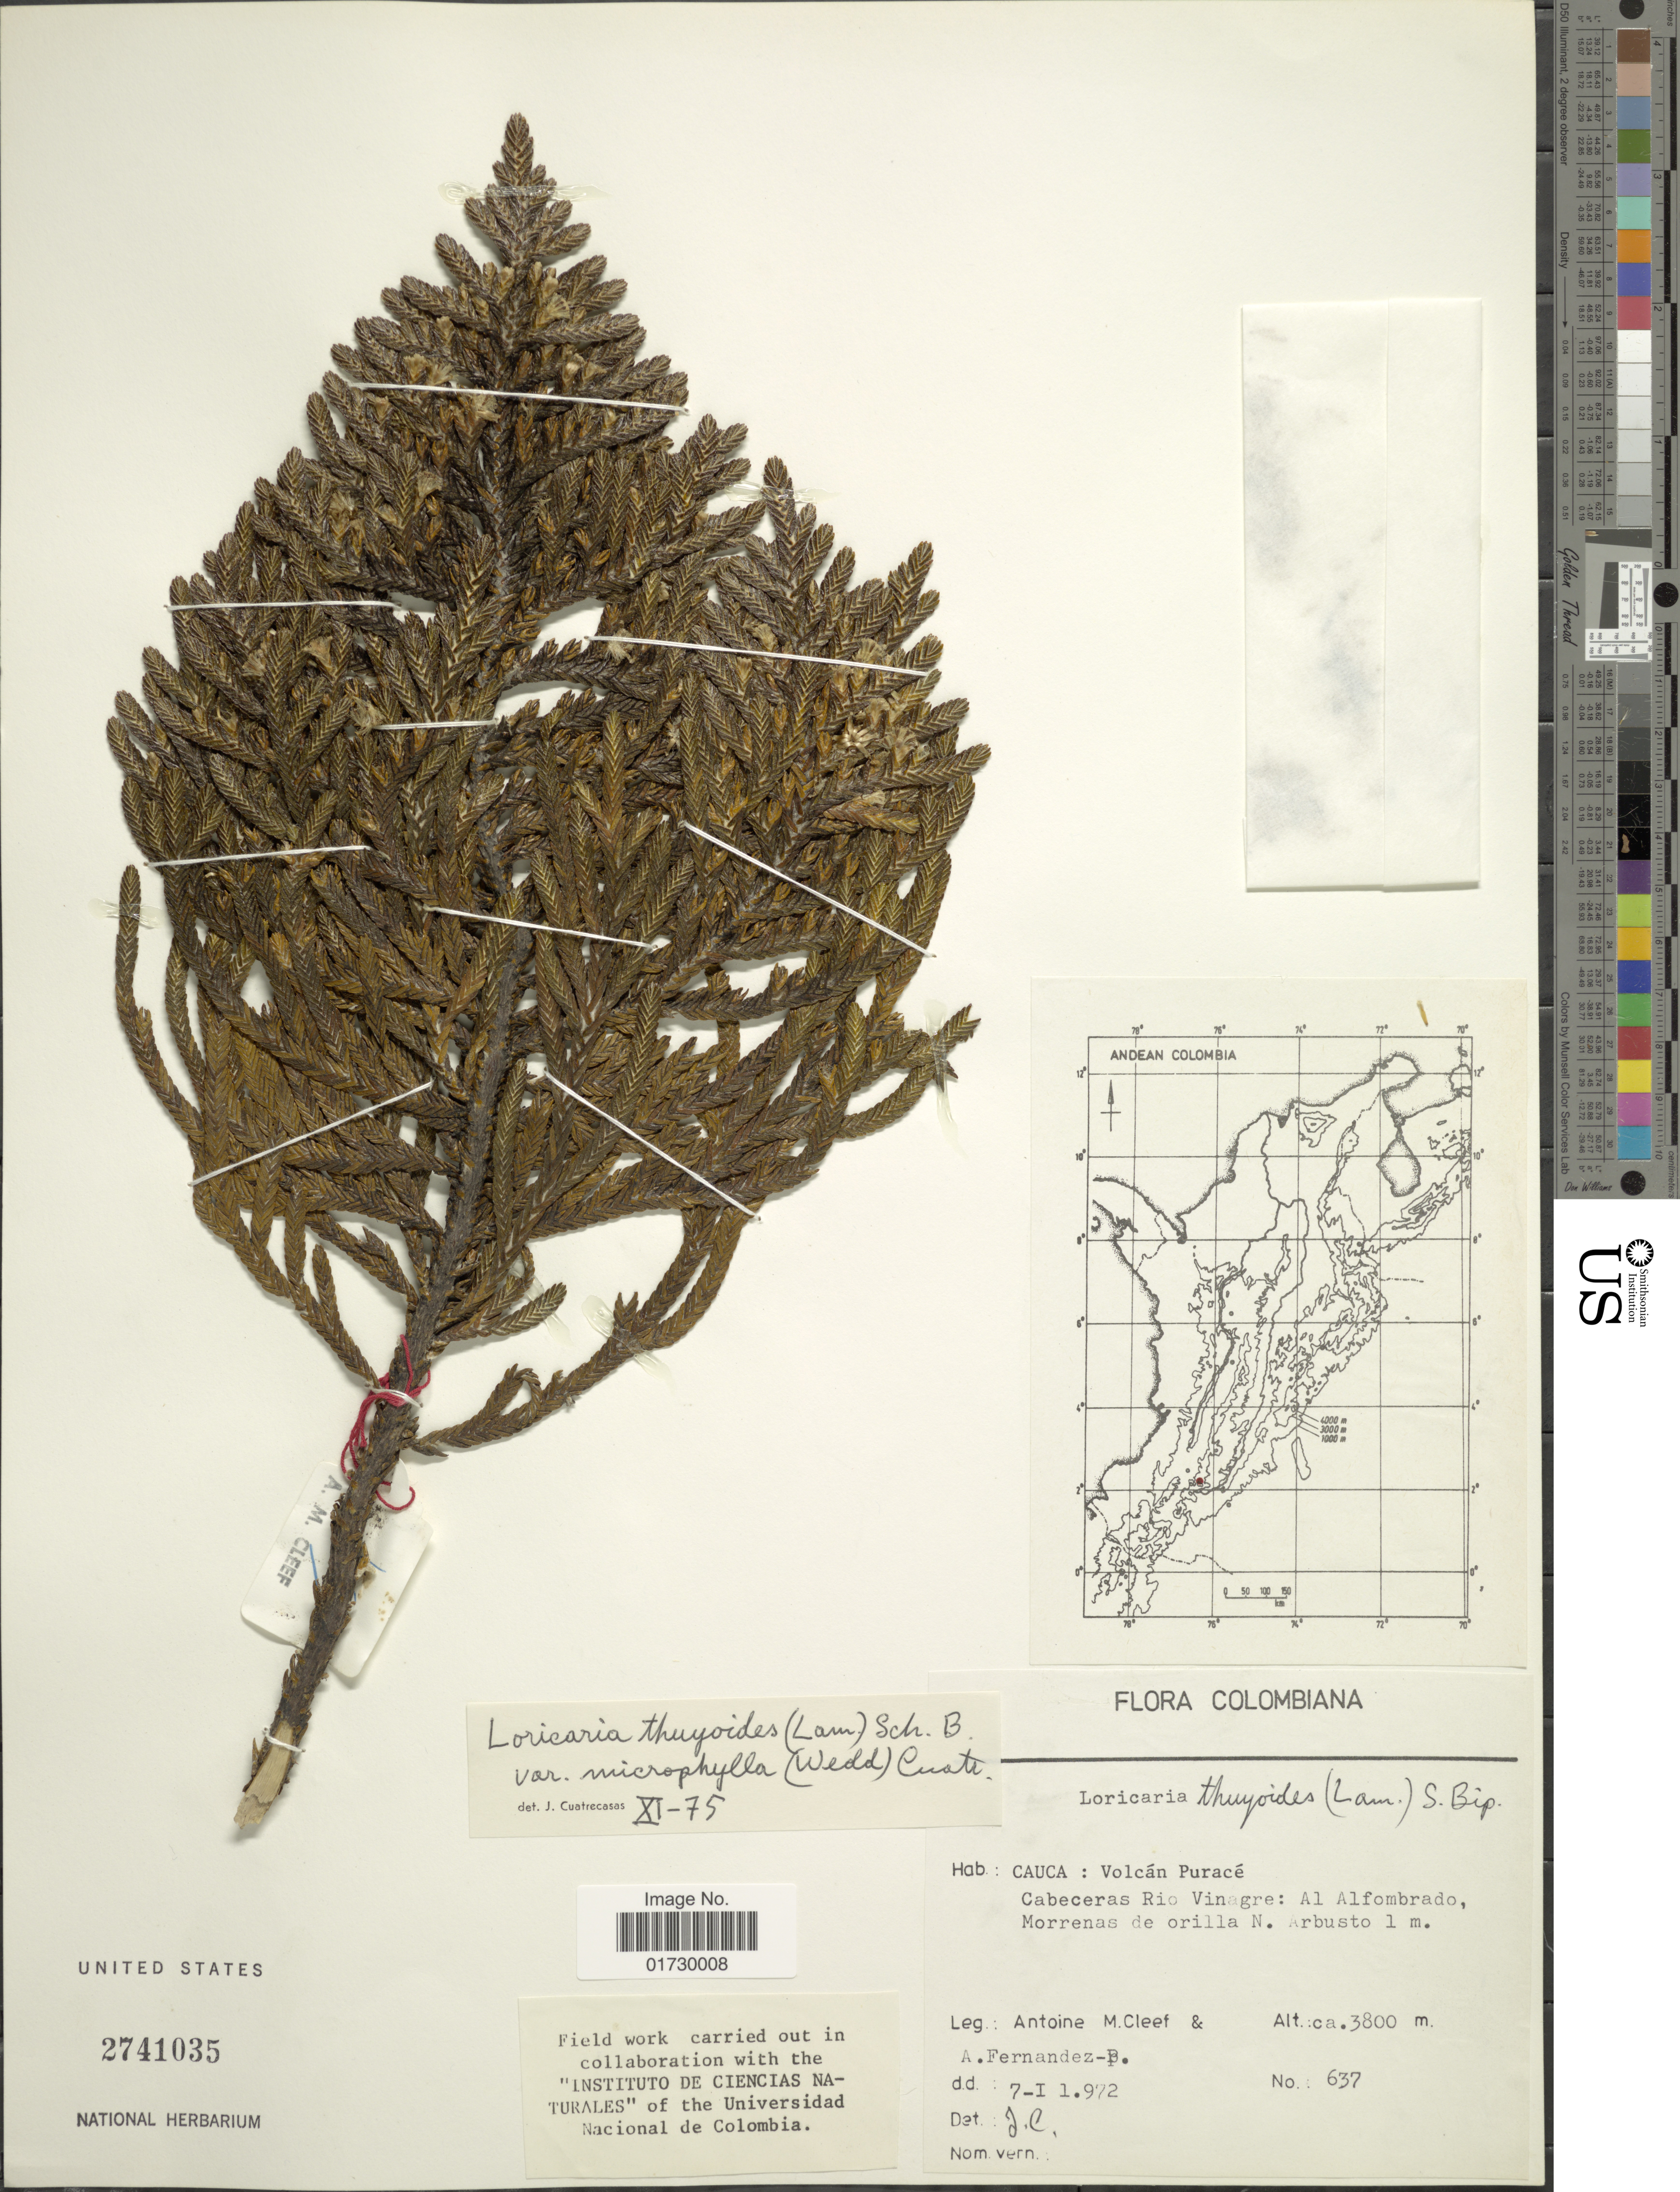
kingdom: Plantae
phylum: Tracheophyta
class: Magnoliopsida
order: Asterales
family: Asteraceae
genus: Loricaria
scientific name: Loricaria thuyoides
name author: (Lam.) Sch. Bip.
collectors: A. M. Cleef & A. Fernández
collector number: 637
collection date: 1972-01-07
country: Colombia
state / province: Cauca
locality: Volcan Purace, Cabeceras Rio Vinagre: Al Alfombrado, Morrenas de orilla N.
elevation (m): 3800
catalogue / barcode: US 2741035